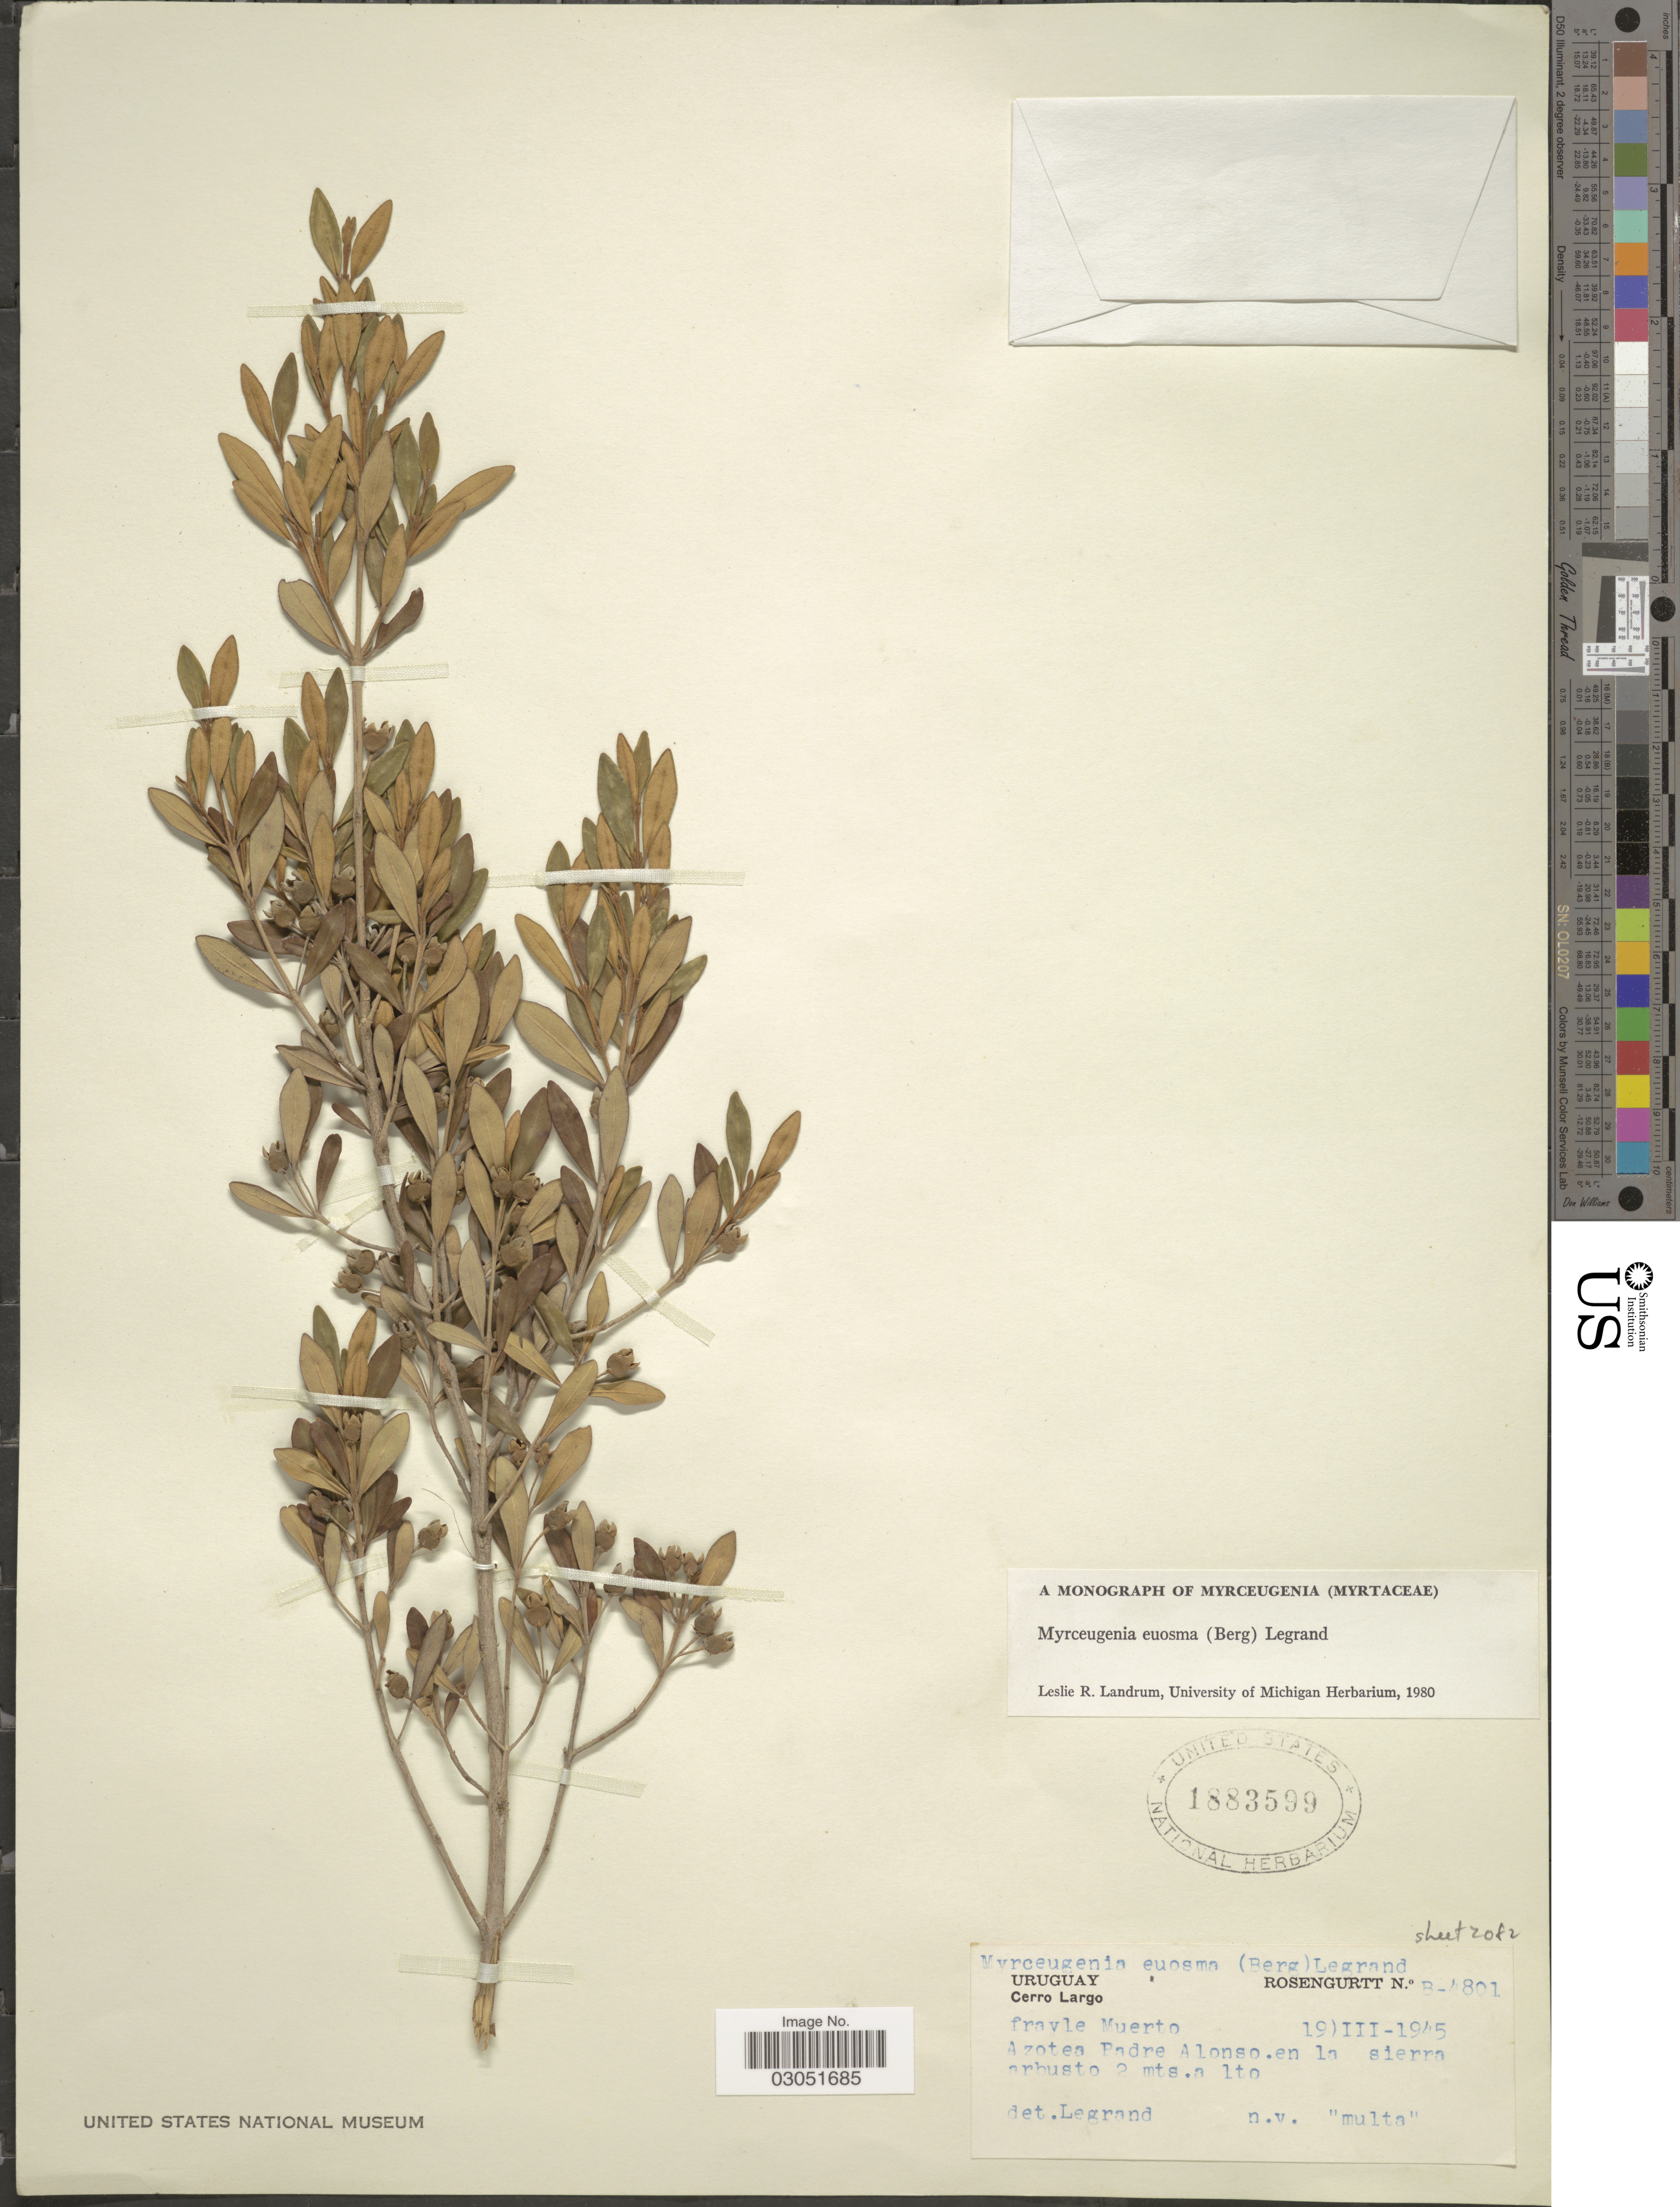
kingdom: Plantae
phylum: Tracheophyta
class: Magnoliopsida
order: Myrtales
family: Myrtaceae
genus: Myrceugenia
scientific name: Myrceugenia euosma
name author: (Berg) D. Legrand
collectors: Rosengurtt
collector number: B-4801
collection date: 1945-03-19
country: Uruguay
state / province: Cerro Largo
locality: Azotea Padre Alonso. en la sierra.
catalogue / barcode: US 1883599